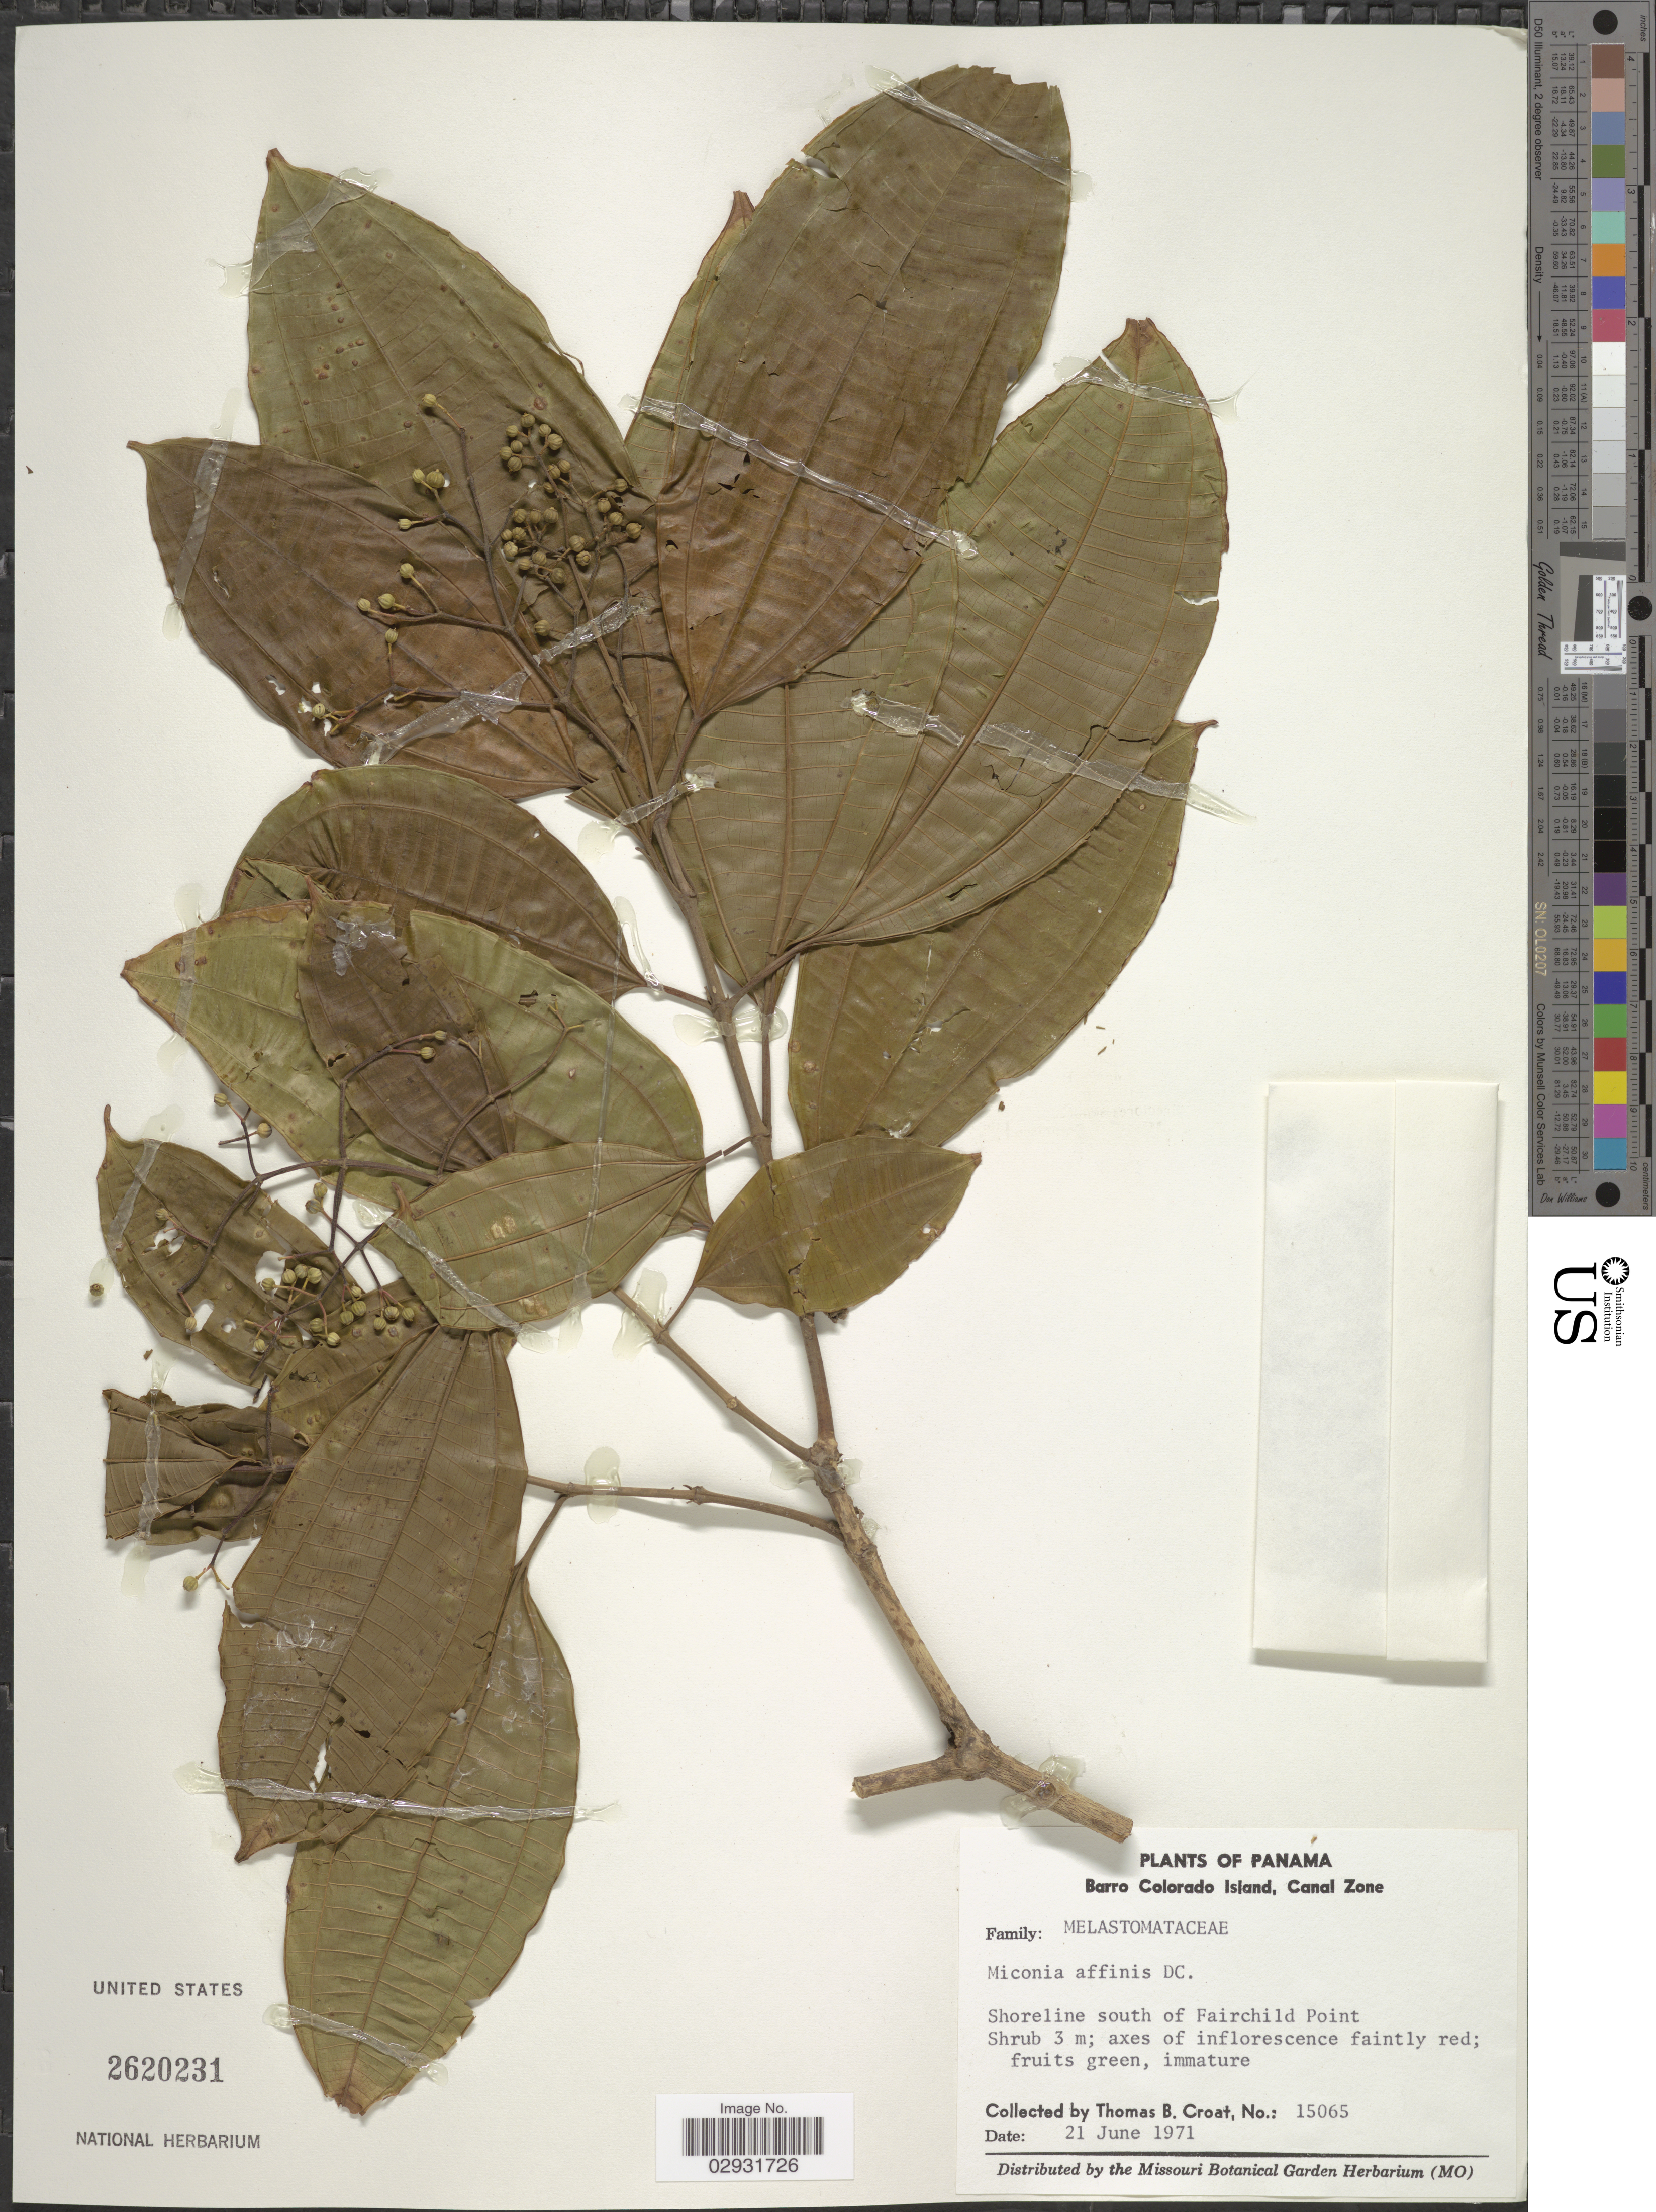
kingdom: Plantae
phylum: Tracheophyta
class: Magnoliopsida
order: Myrtales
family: Melastomataceae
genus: Miconia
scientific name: Miconia affinis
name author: DC.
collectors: T. B. Croat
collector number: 15065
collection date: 1971-06-21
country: Panama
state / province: Panamá Oeste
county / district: Canal Zone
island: Barro Colorado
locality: Barro Colorado Island, Canal Zone. Shoreline south of Fairchild Point.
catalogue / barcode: US 2620231